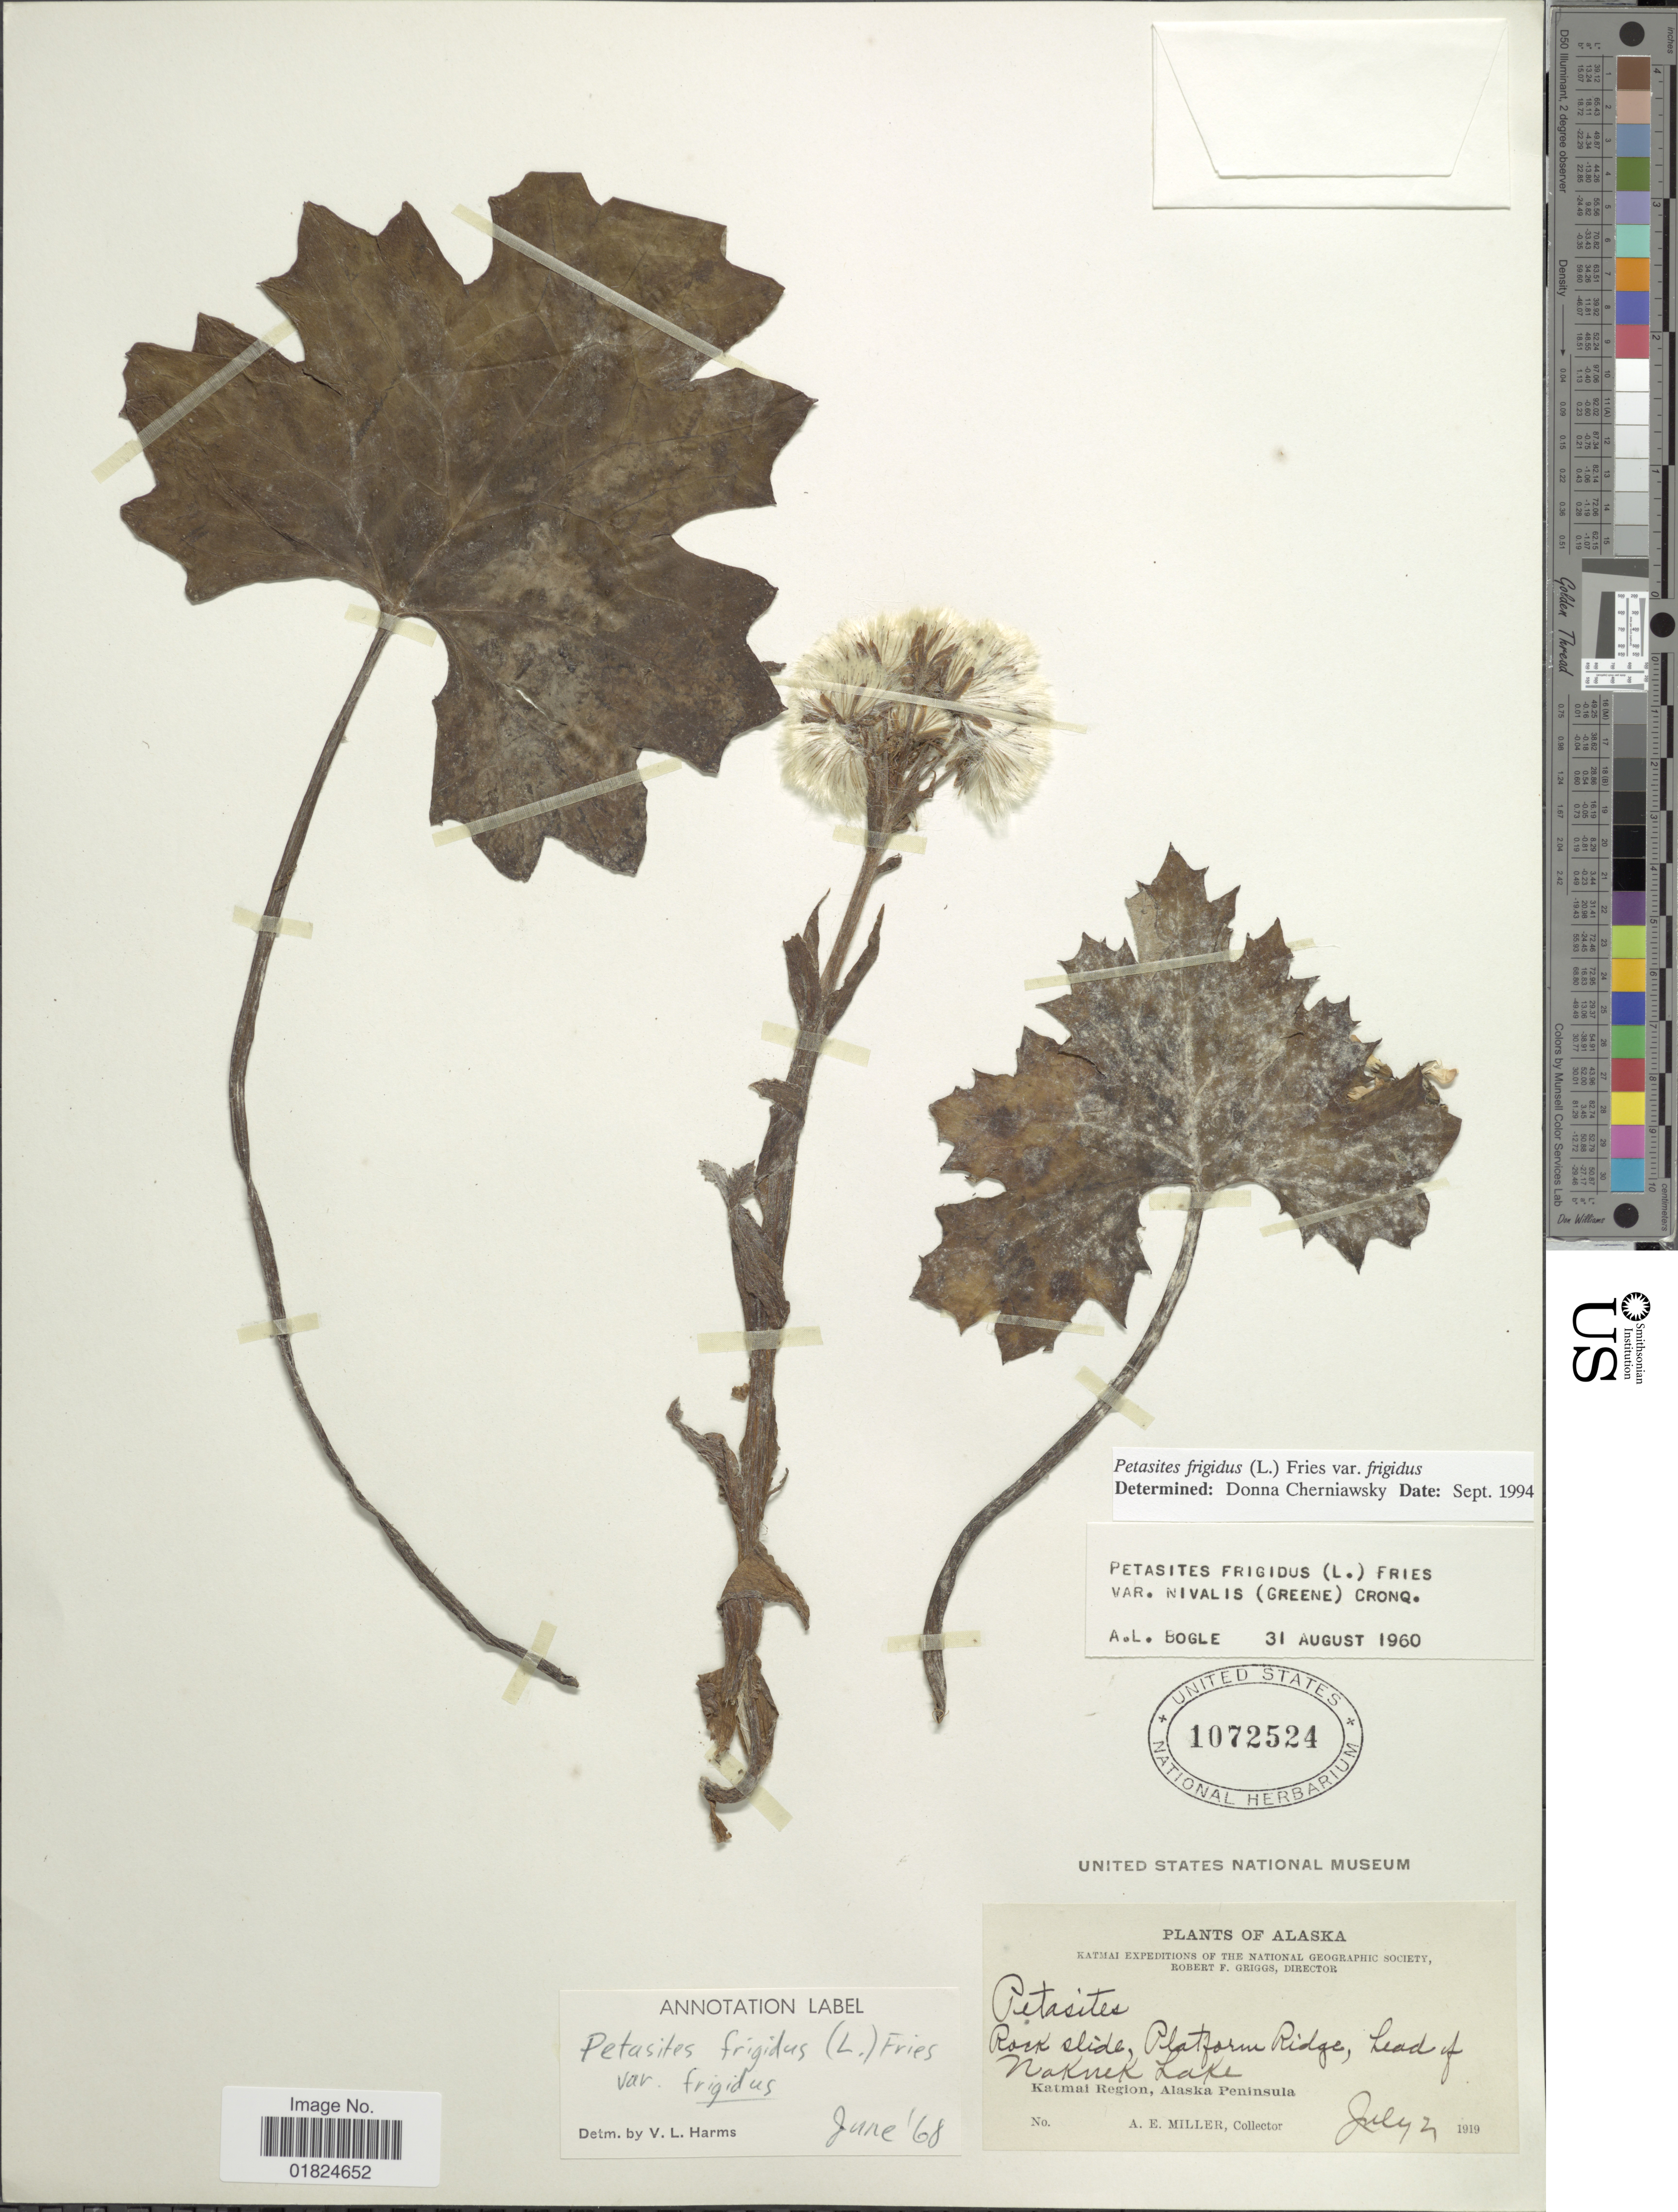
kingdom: Plantae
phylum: Tracheophyta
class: Magnoliopsida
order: Asterales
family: Asteraceae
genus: Petasites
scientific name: Petasites frigidus var. frigidus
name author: (L.) Fr.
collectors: A. E. Miller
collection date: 1919-07-02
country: United States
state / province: Alaska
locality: Alaska. Rock slide, Platform Ridge, head of Naknek Lake. Katmai Region, Alaska Peninsula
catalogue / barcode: US 1072524